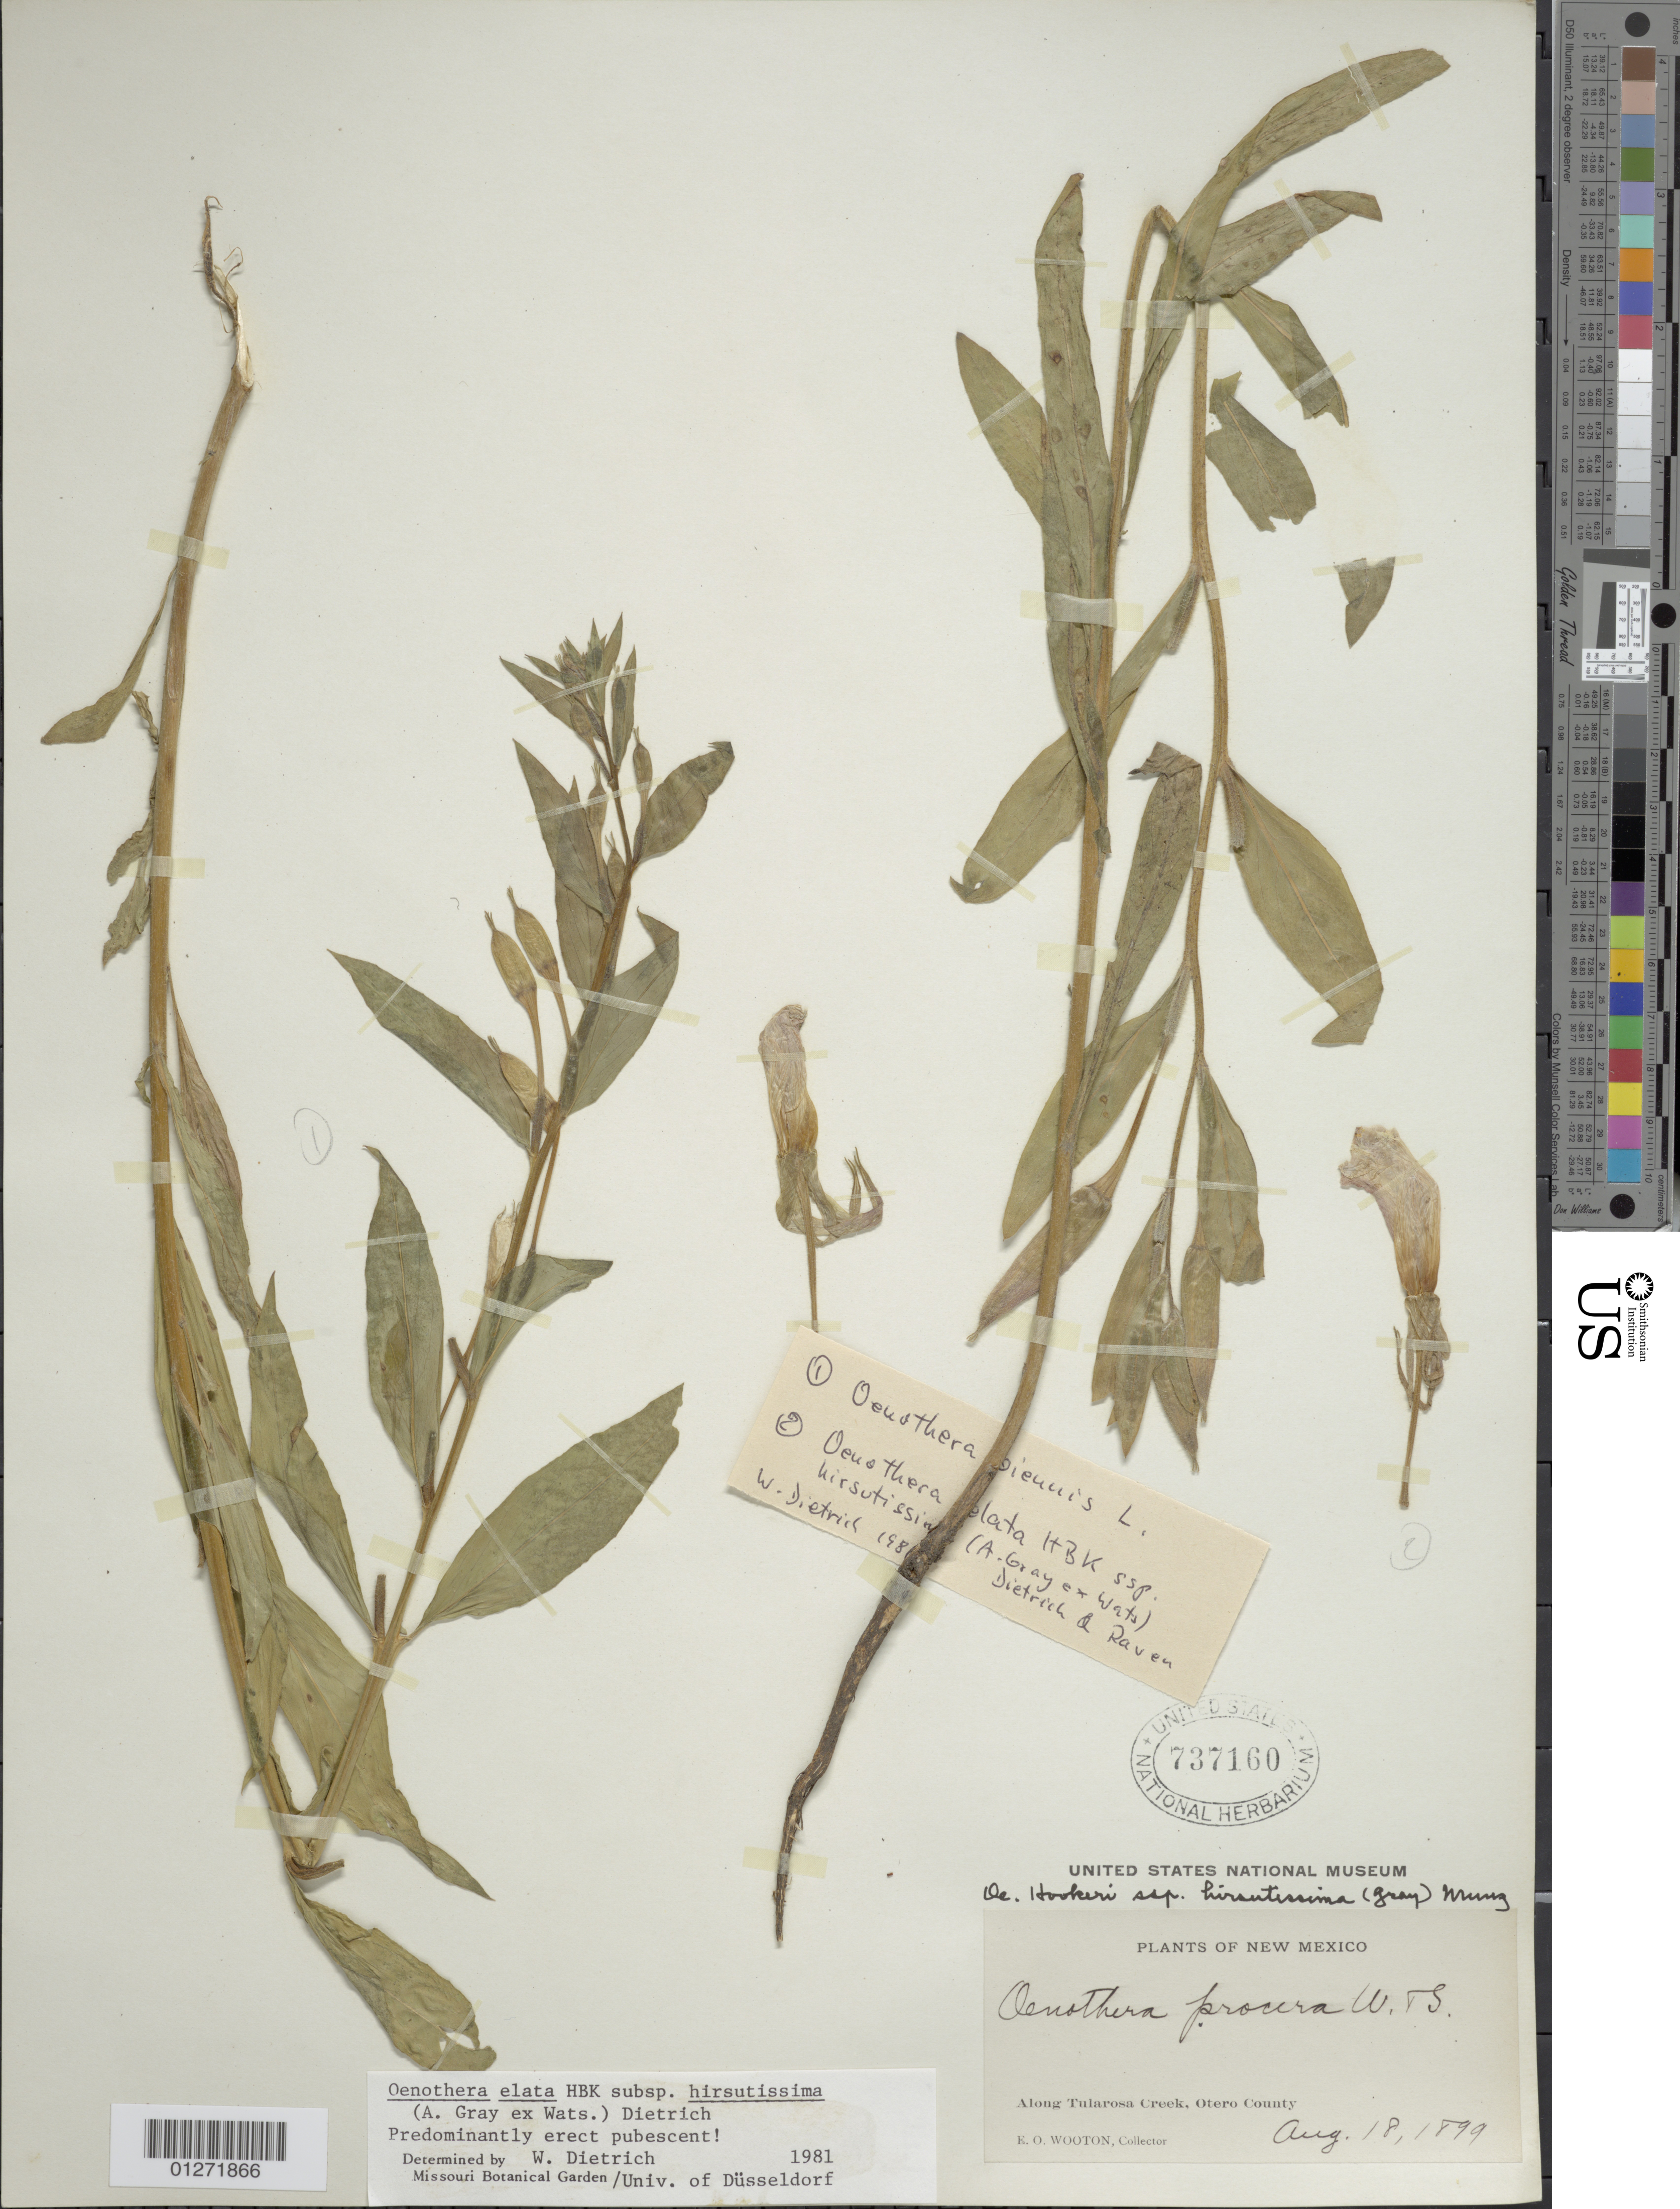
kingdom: Plantae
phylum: Tracheophyta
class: Magnoliopsida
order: Myrtales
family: Onagraceae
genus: Oenothera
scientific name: Oenothera elata subsp. hirsutissima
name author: (A. Gray ex S. Watson) W. Dietr.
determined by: Dietrich, W.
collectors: E. O. Wooton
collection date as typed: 18 Aug 1899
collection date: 1899-08-18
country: United States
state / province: New Mexico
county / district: Otero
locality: Along Tularosa Creek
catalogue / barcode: US 737160